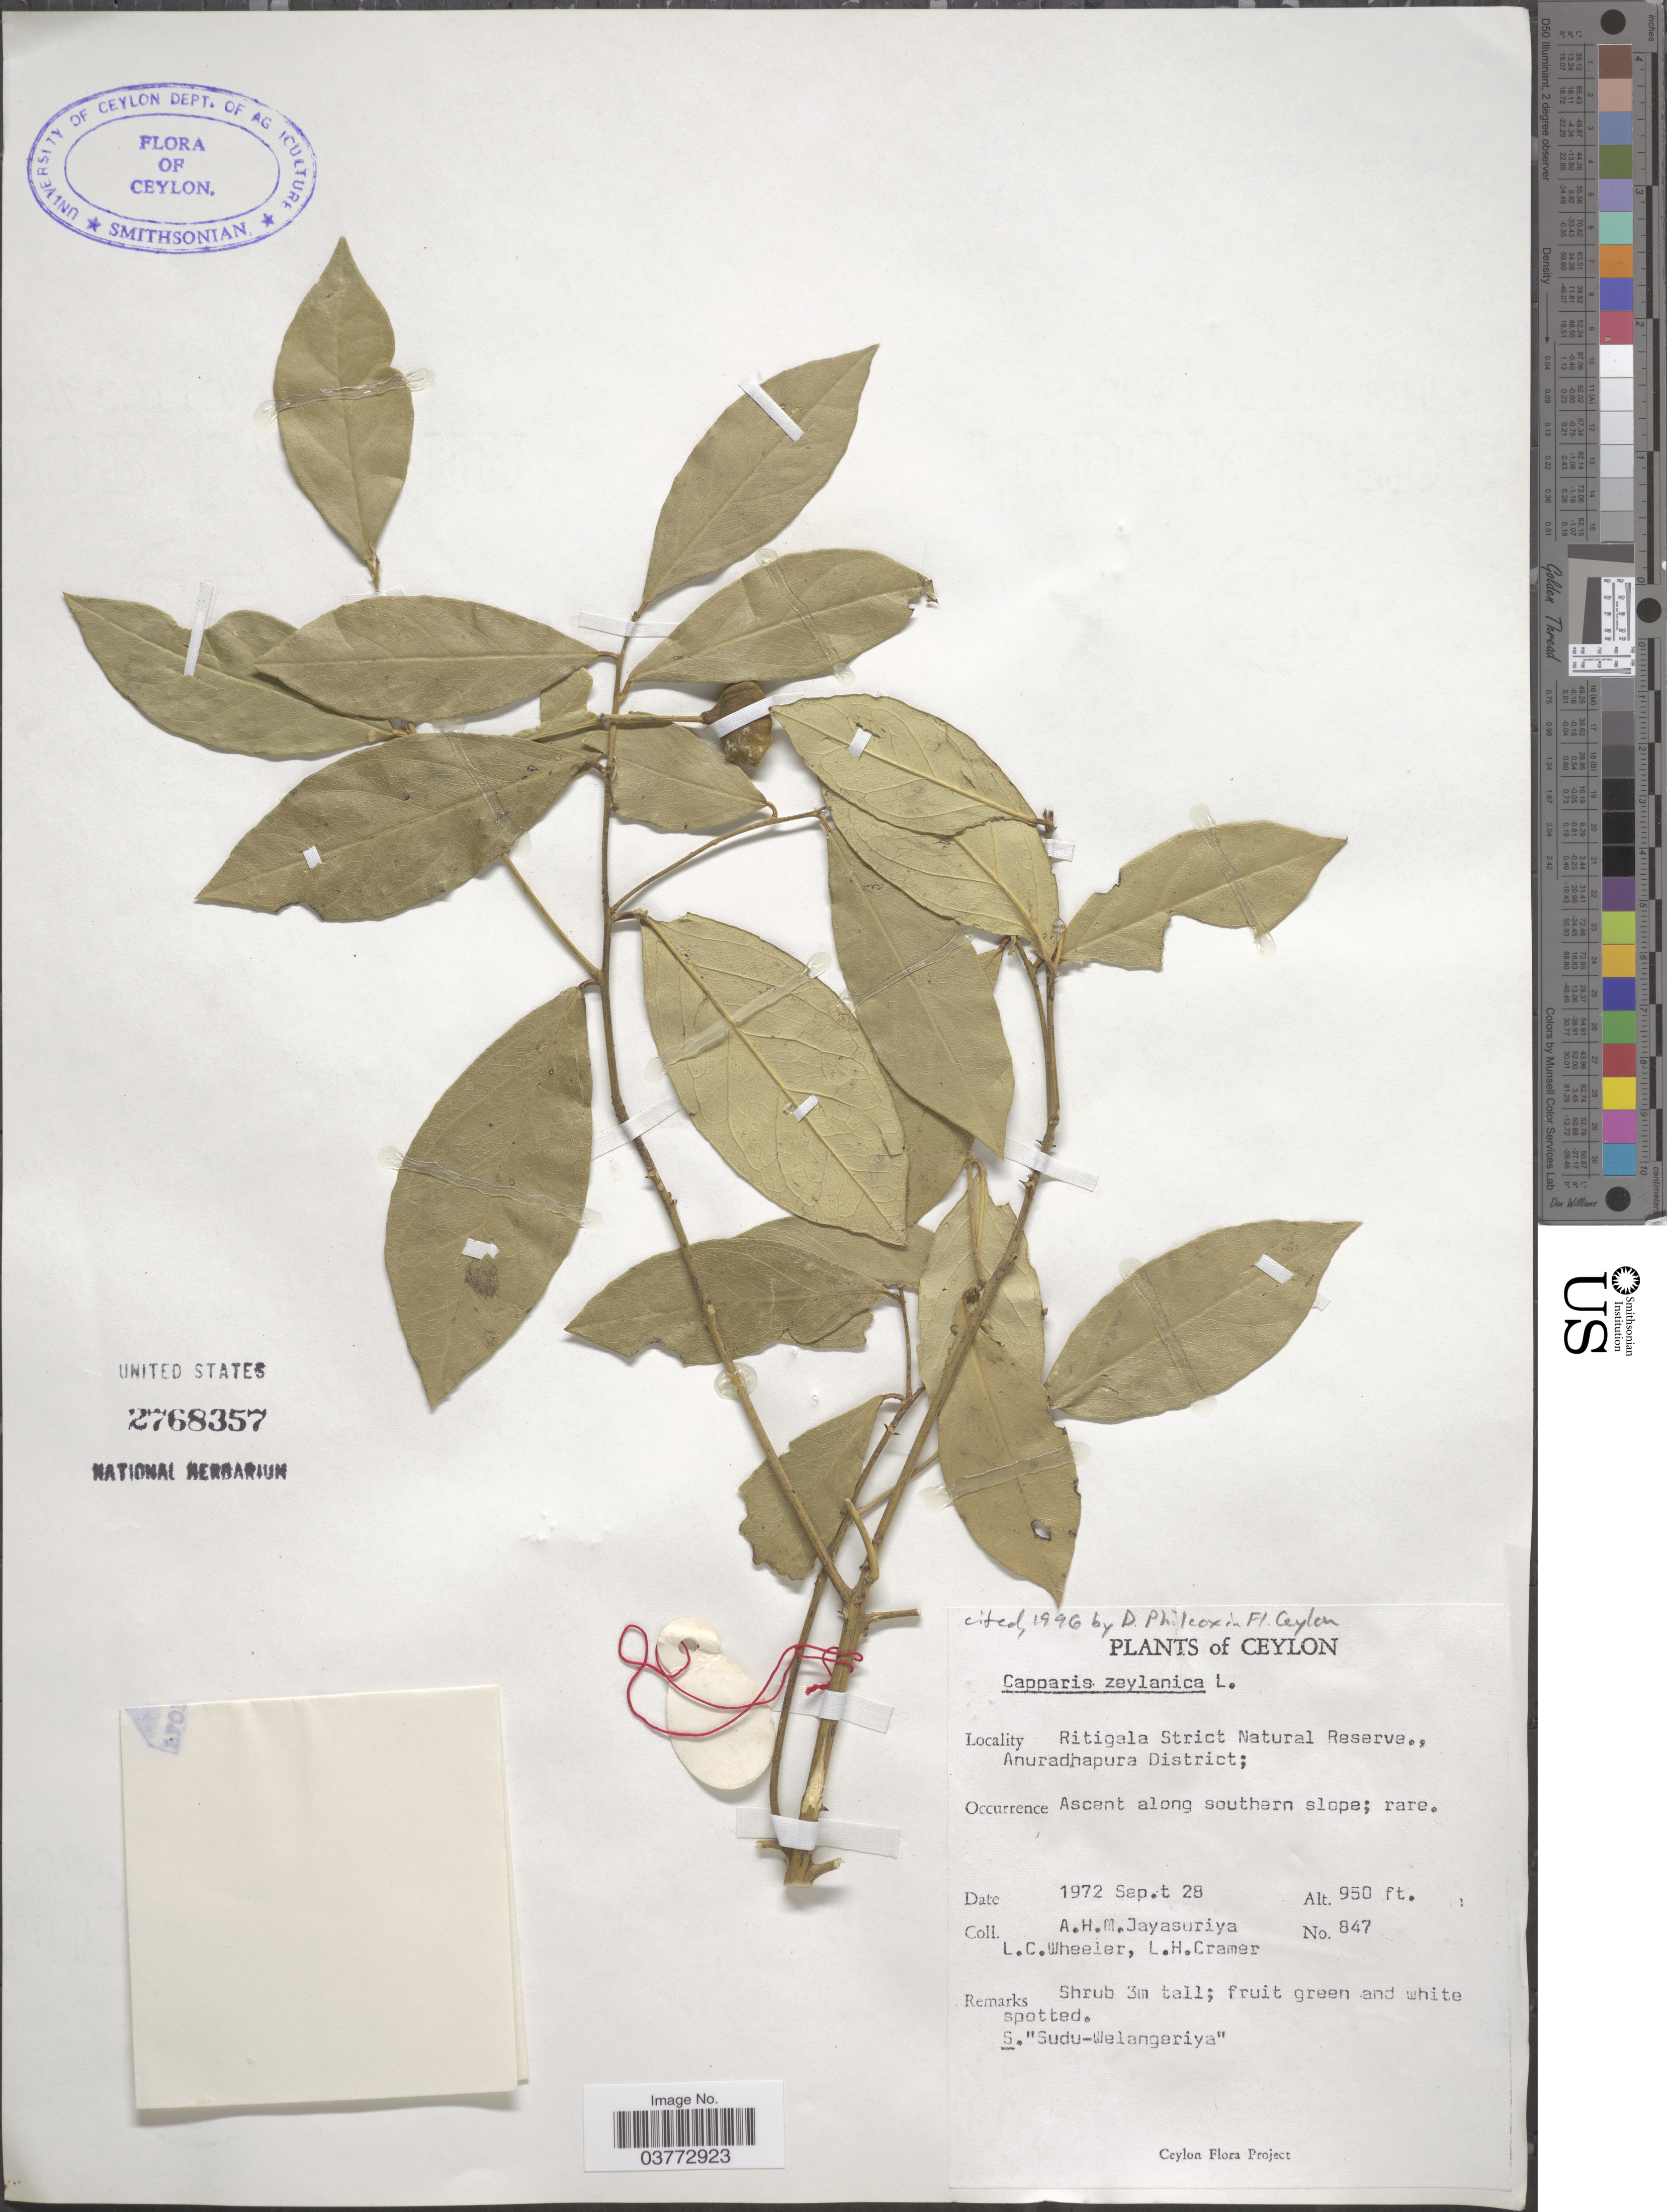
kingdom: Plantae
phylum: Tracheophyta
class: Magnoliopsida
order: Brassicales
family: Capparaceae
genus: Capparis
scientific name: Capparis zeylanica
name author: L.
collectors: A. H. Jayasuriya, L. C. Wheeler & L. H. Cramer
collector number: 847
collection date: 1972-09-28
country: Sri Lanka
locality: Ceylon. Ritigala Strict Natural Reserve., Anuradhapura District.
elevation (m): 290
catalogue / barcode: US 2768357